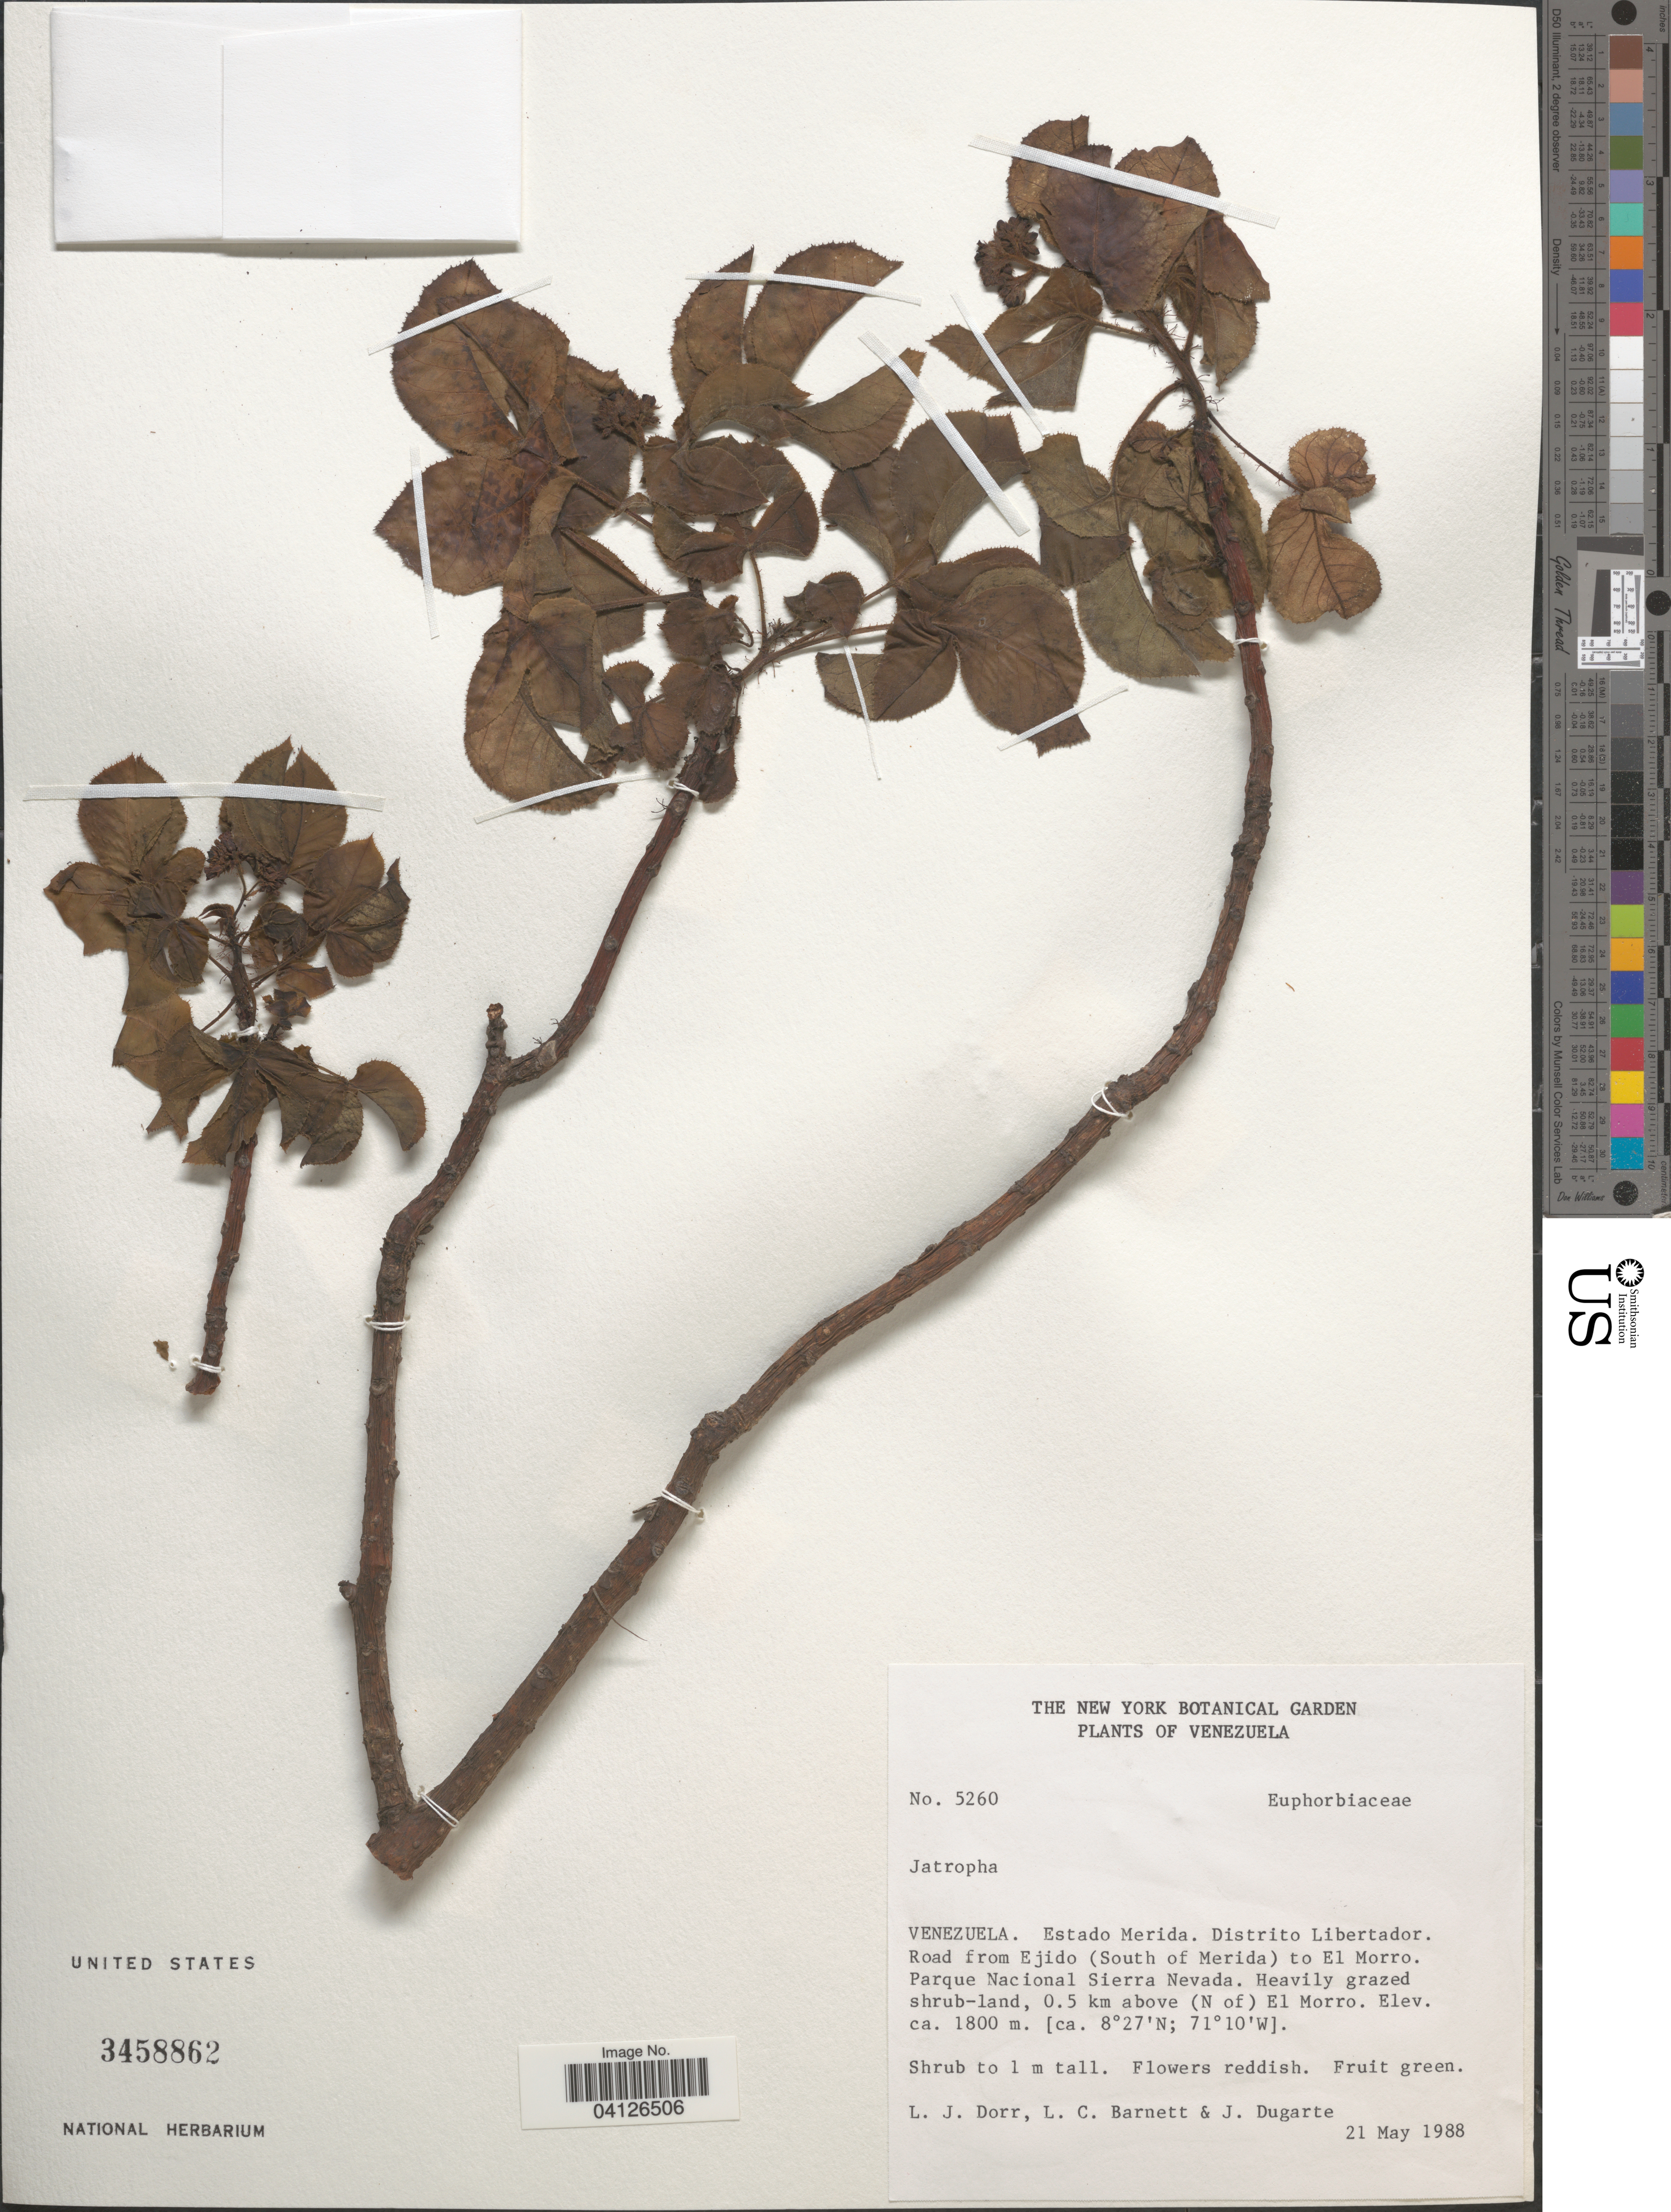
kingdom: Plantae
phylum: Tracheophyta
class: Magnoliopsida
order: Malpighiales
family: Euphorbiaceae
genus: Jatropha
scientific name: Jatropha sp.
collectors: L. J. Dorr, L. C. Barnett & J. Dugarte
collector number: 5260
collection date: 1988-05-21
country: Venezuela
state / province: Mérida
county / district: Libertador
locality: Road from Ejido (South of Merida) to El Morro. Parque Nacional Sierra Nevada. 0.5 km above (N of) El Morro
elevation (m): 1800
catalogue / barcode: US 3458862